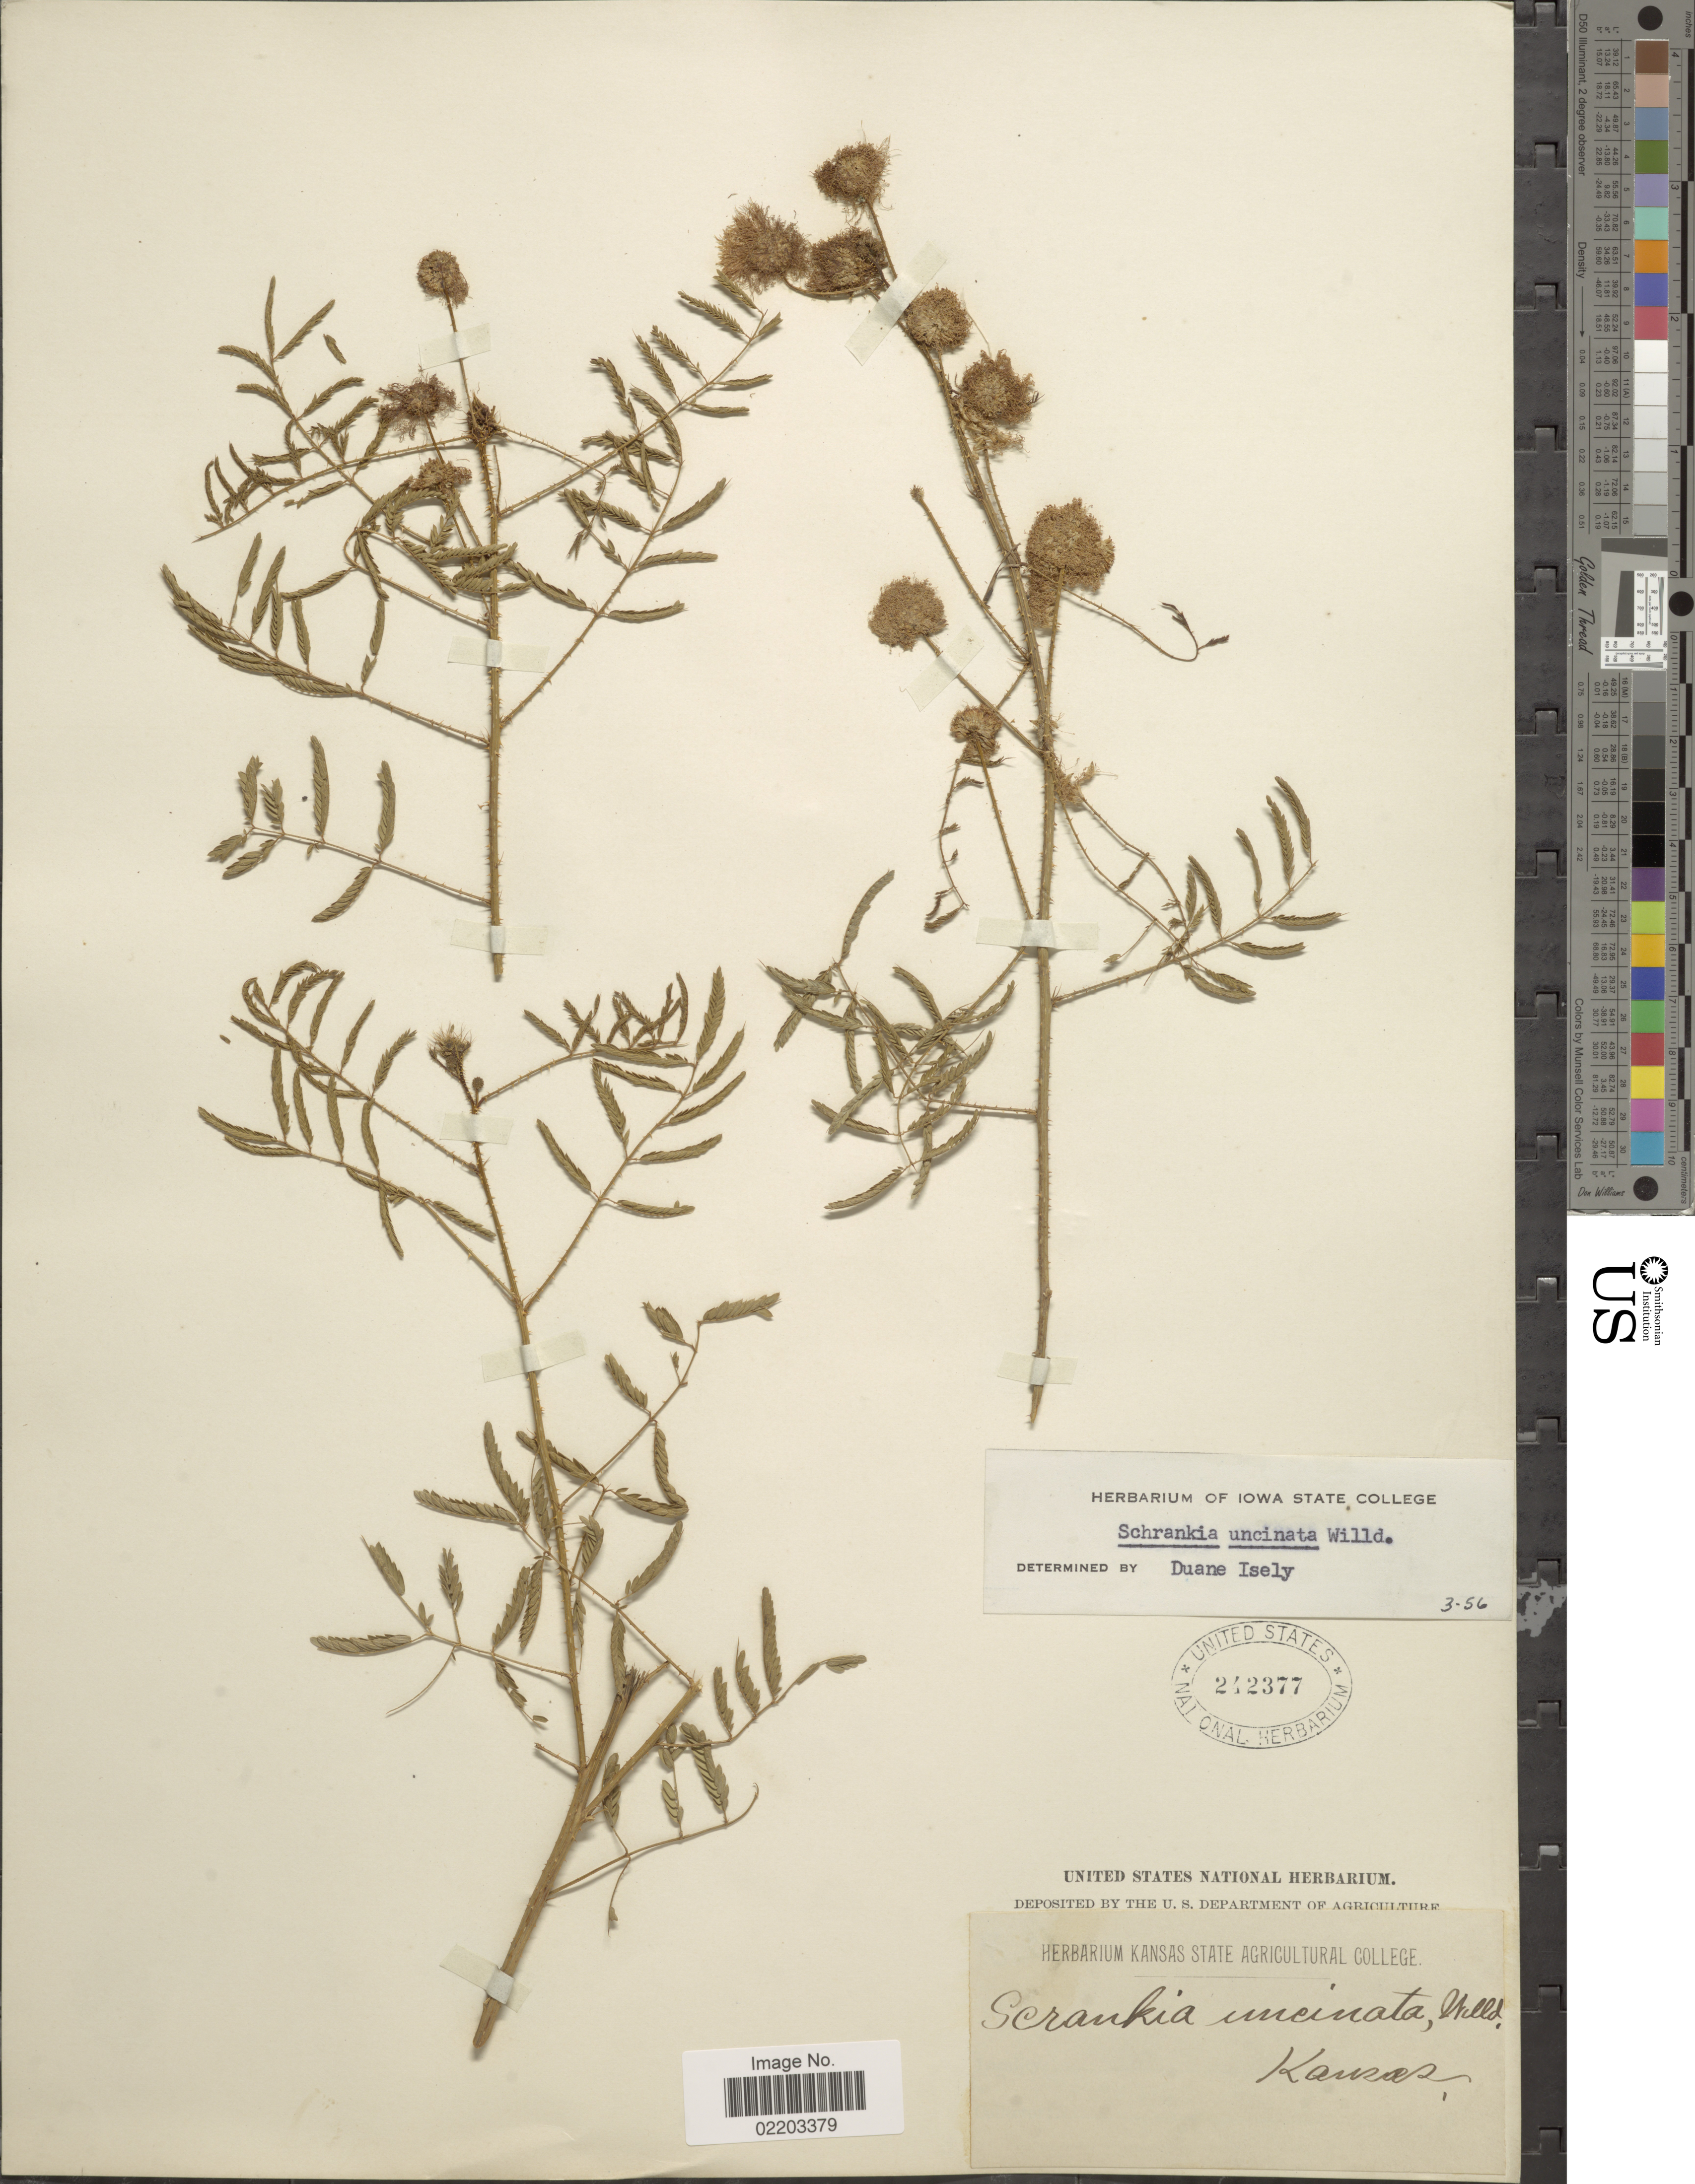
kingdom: Plantae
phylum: Tracheophyta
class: Magnoliopsida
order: Fabales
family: Fabaceae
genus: Mimosa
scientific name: Mimosa nuttallii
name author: (DC.) B.L. Turner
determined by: Strong, M. T., (US), Smithsonian Institution - National Museum of Natural History (UNITED STATES)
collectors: ex herb. Kansas State Agricultural College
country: United States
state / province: Kansas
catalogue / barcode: US 242377